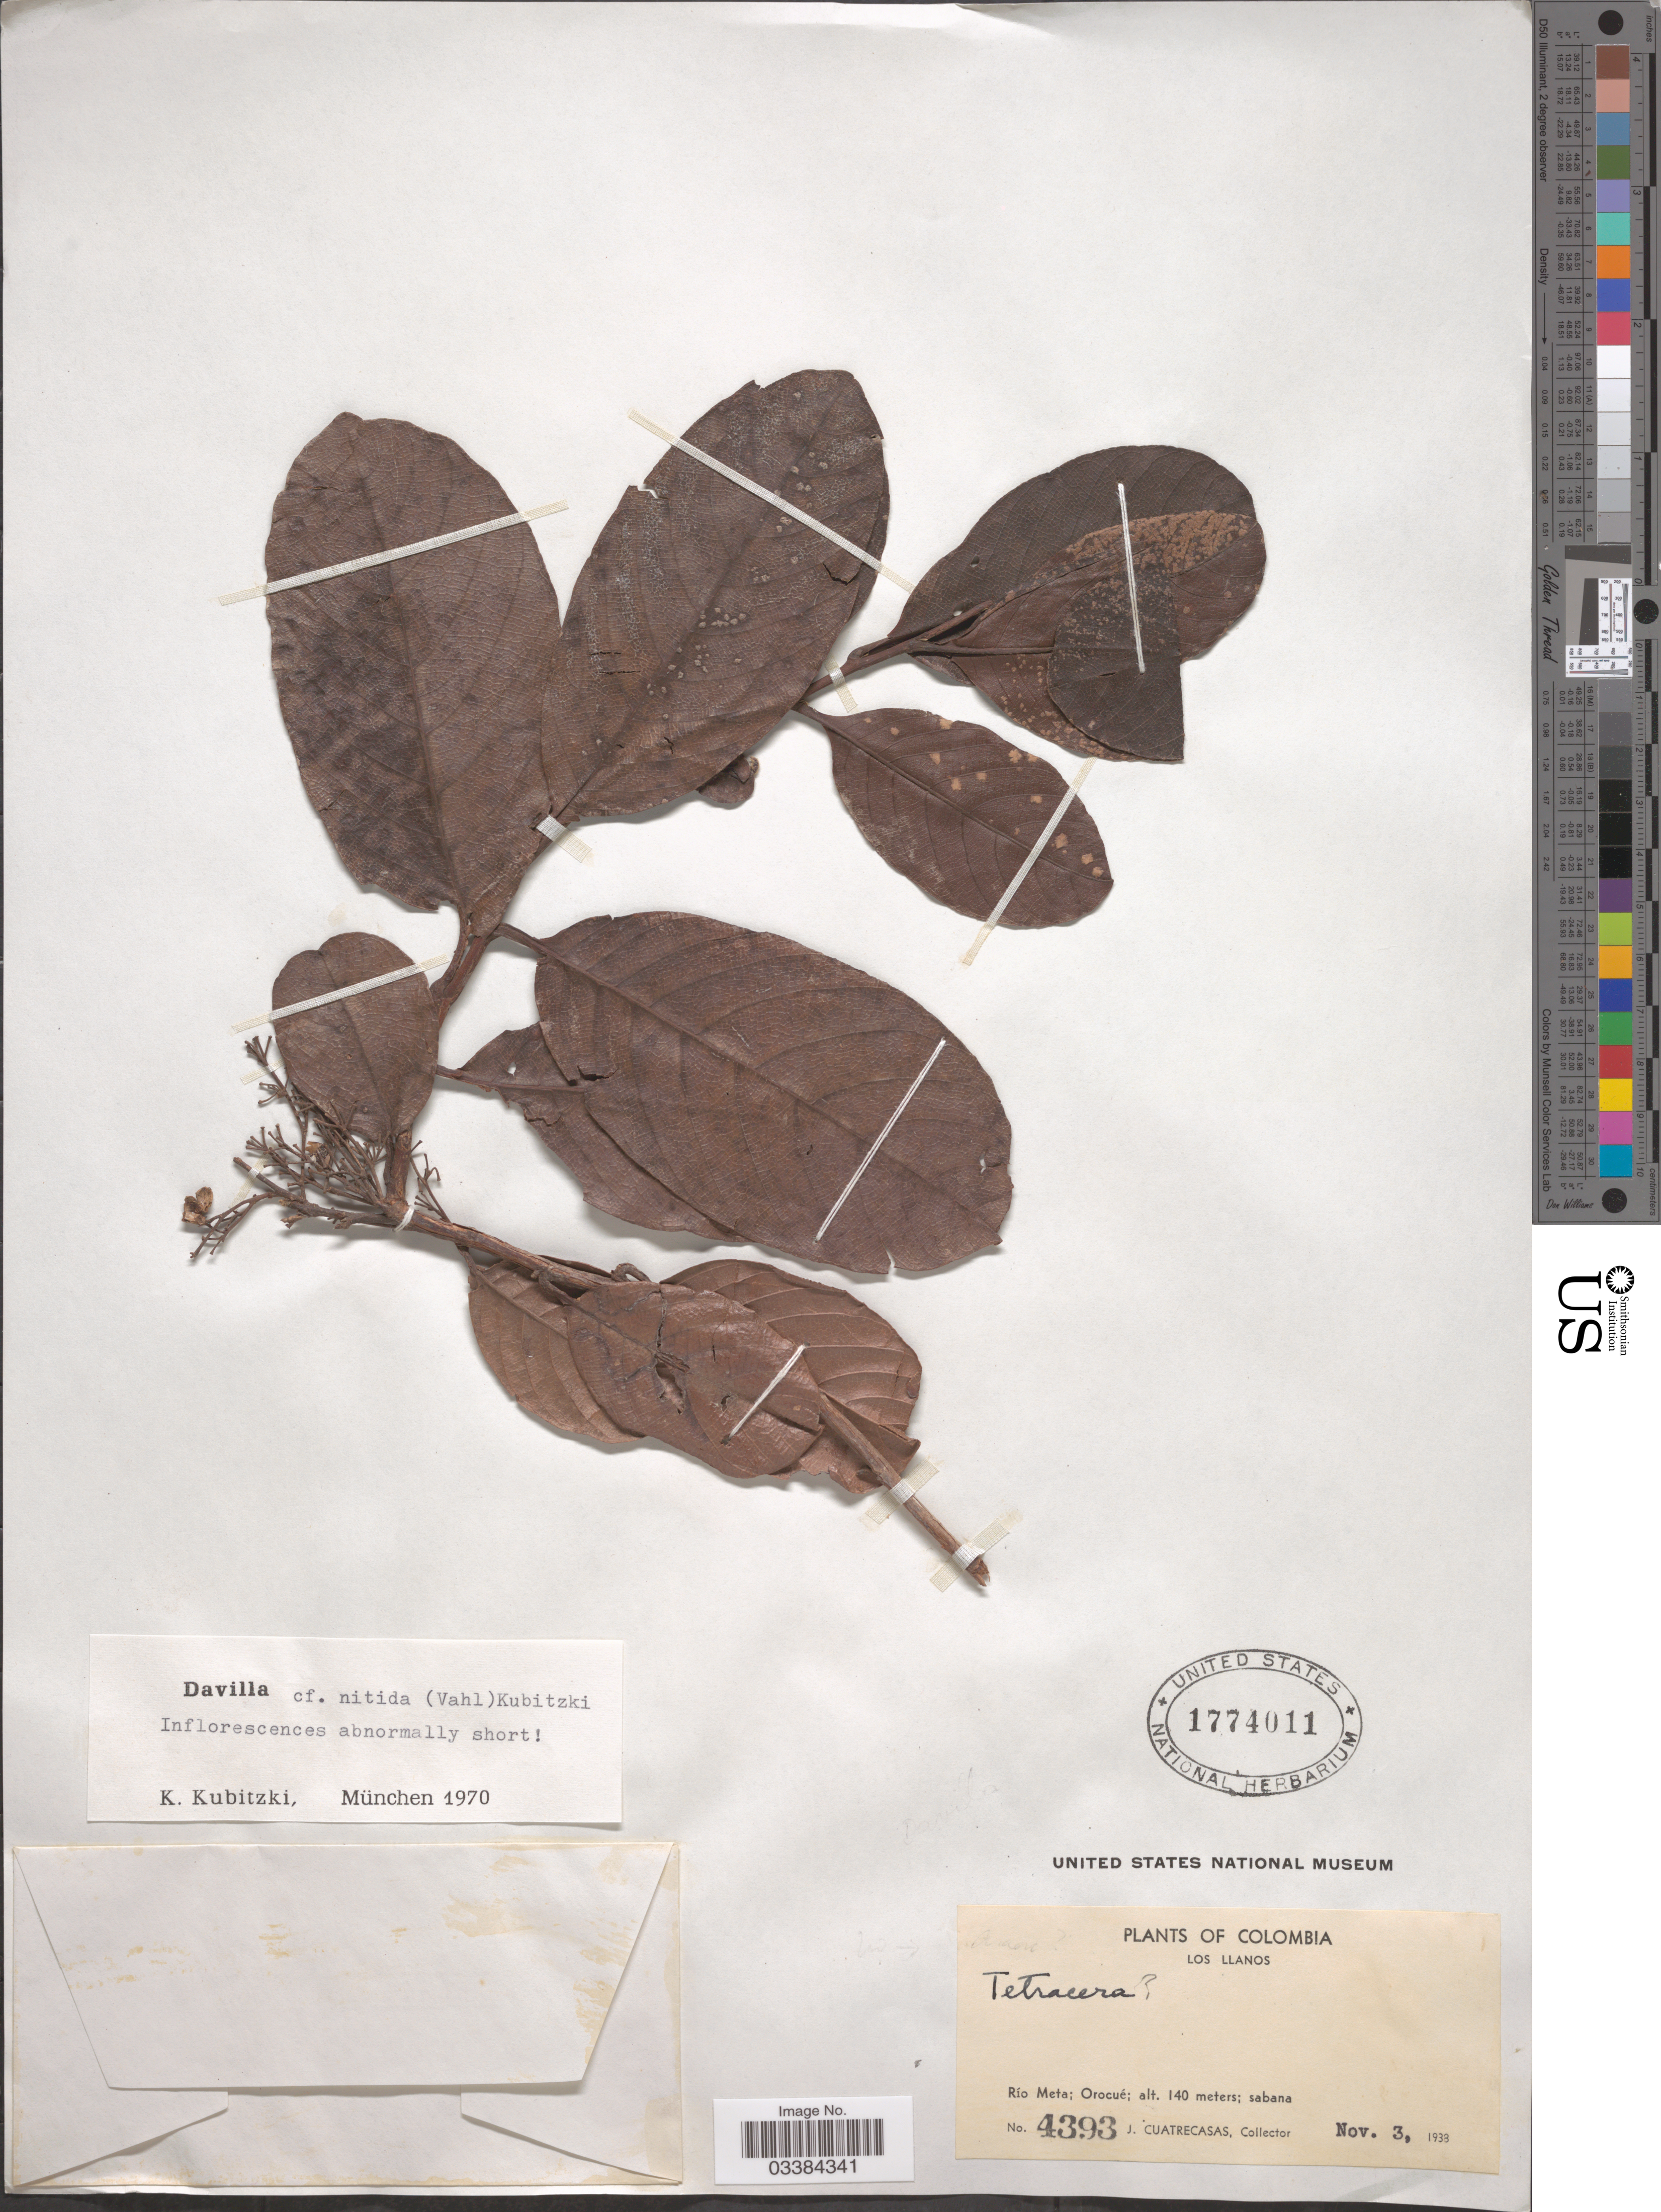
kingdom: Plantae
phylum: Tracheophyta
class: Magnoliopsida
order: Dilleniales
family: Dilleniaceae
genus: Davilla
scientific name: Davilla nitida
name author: (Vahl) Kubitzki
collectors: J. Cuatrecasas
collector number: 4393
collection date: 1933-11-03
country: Colombia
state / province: Meta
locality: Los Llanos. Río Meta; Orocué.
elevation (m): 140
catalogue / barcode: US 1774011